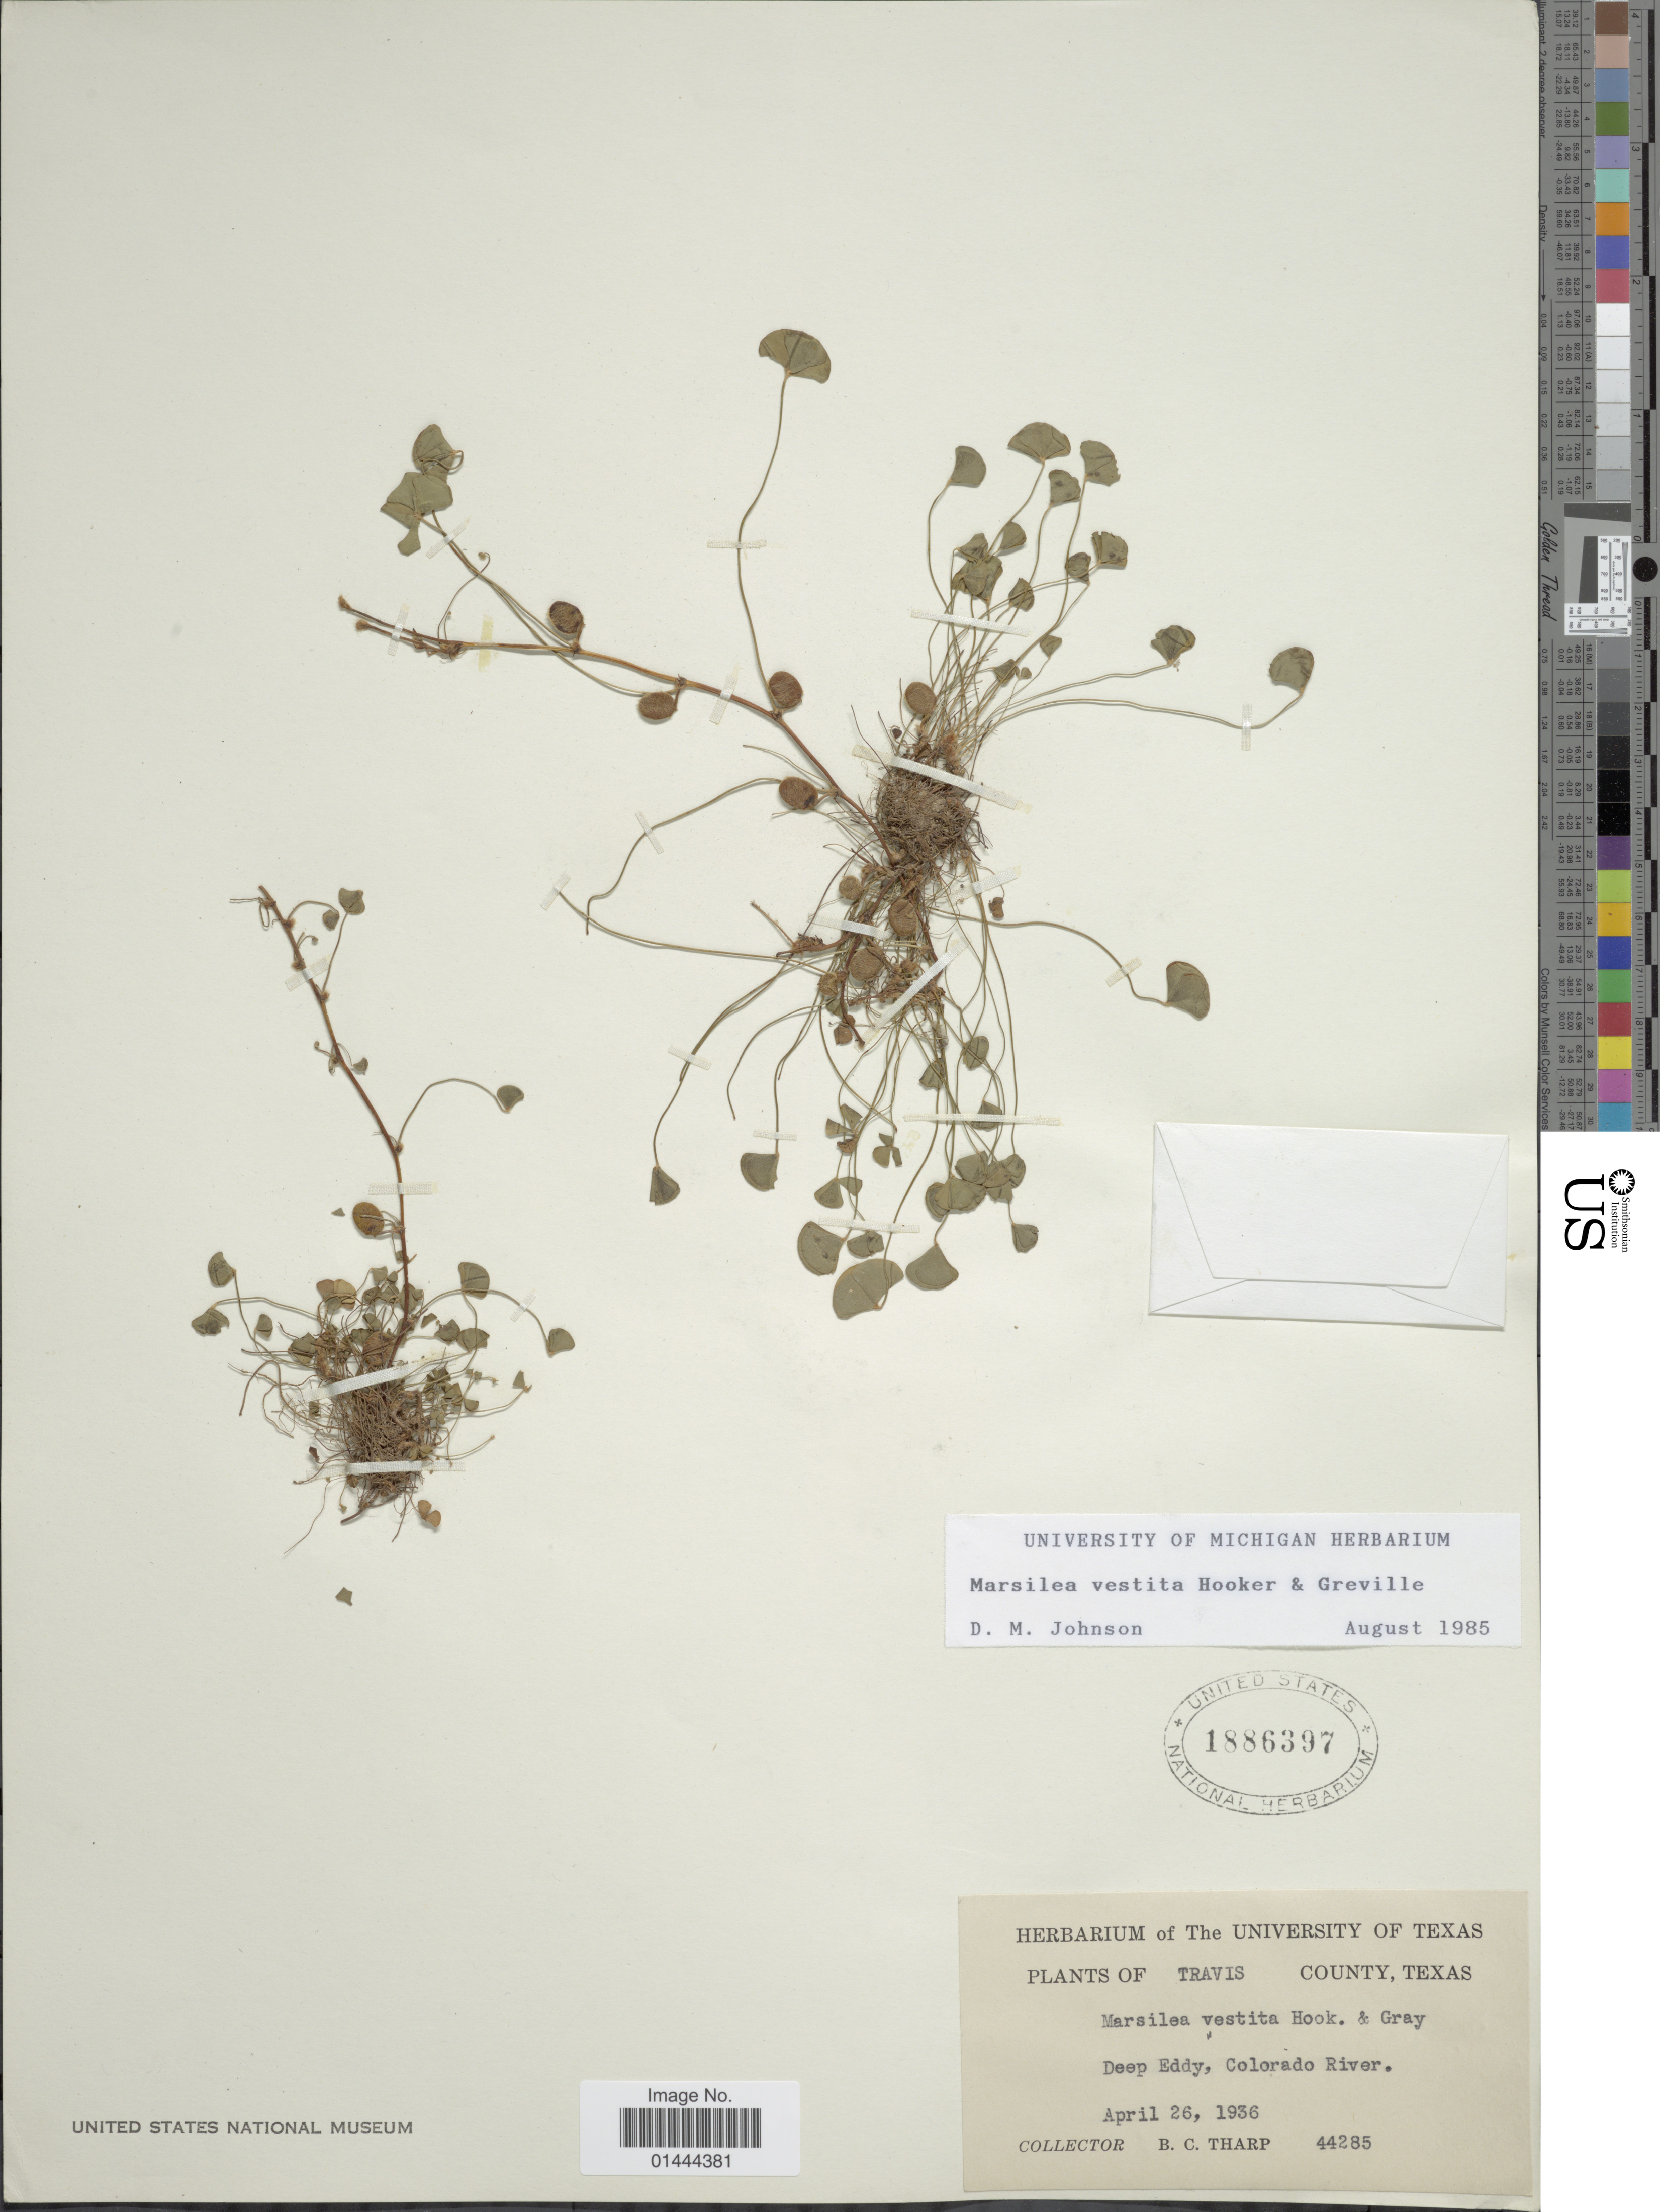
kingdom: Plantae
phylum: Tracheophyta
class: Polypodiopsida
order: Salviniales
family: Marsileaceae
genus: Marsilea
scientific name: Marsilea vestita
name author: Hook. & Grev.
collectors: B. C. Tharp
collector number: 44285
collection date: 1936-04-26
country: United States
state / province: Texas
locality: Travis County, Deep Eddy, Colorado River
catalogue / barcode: US 1886397